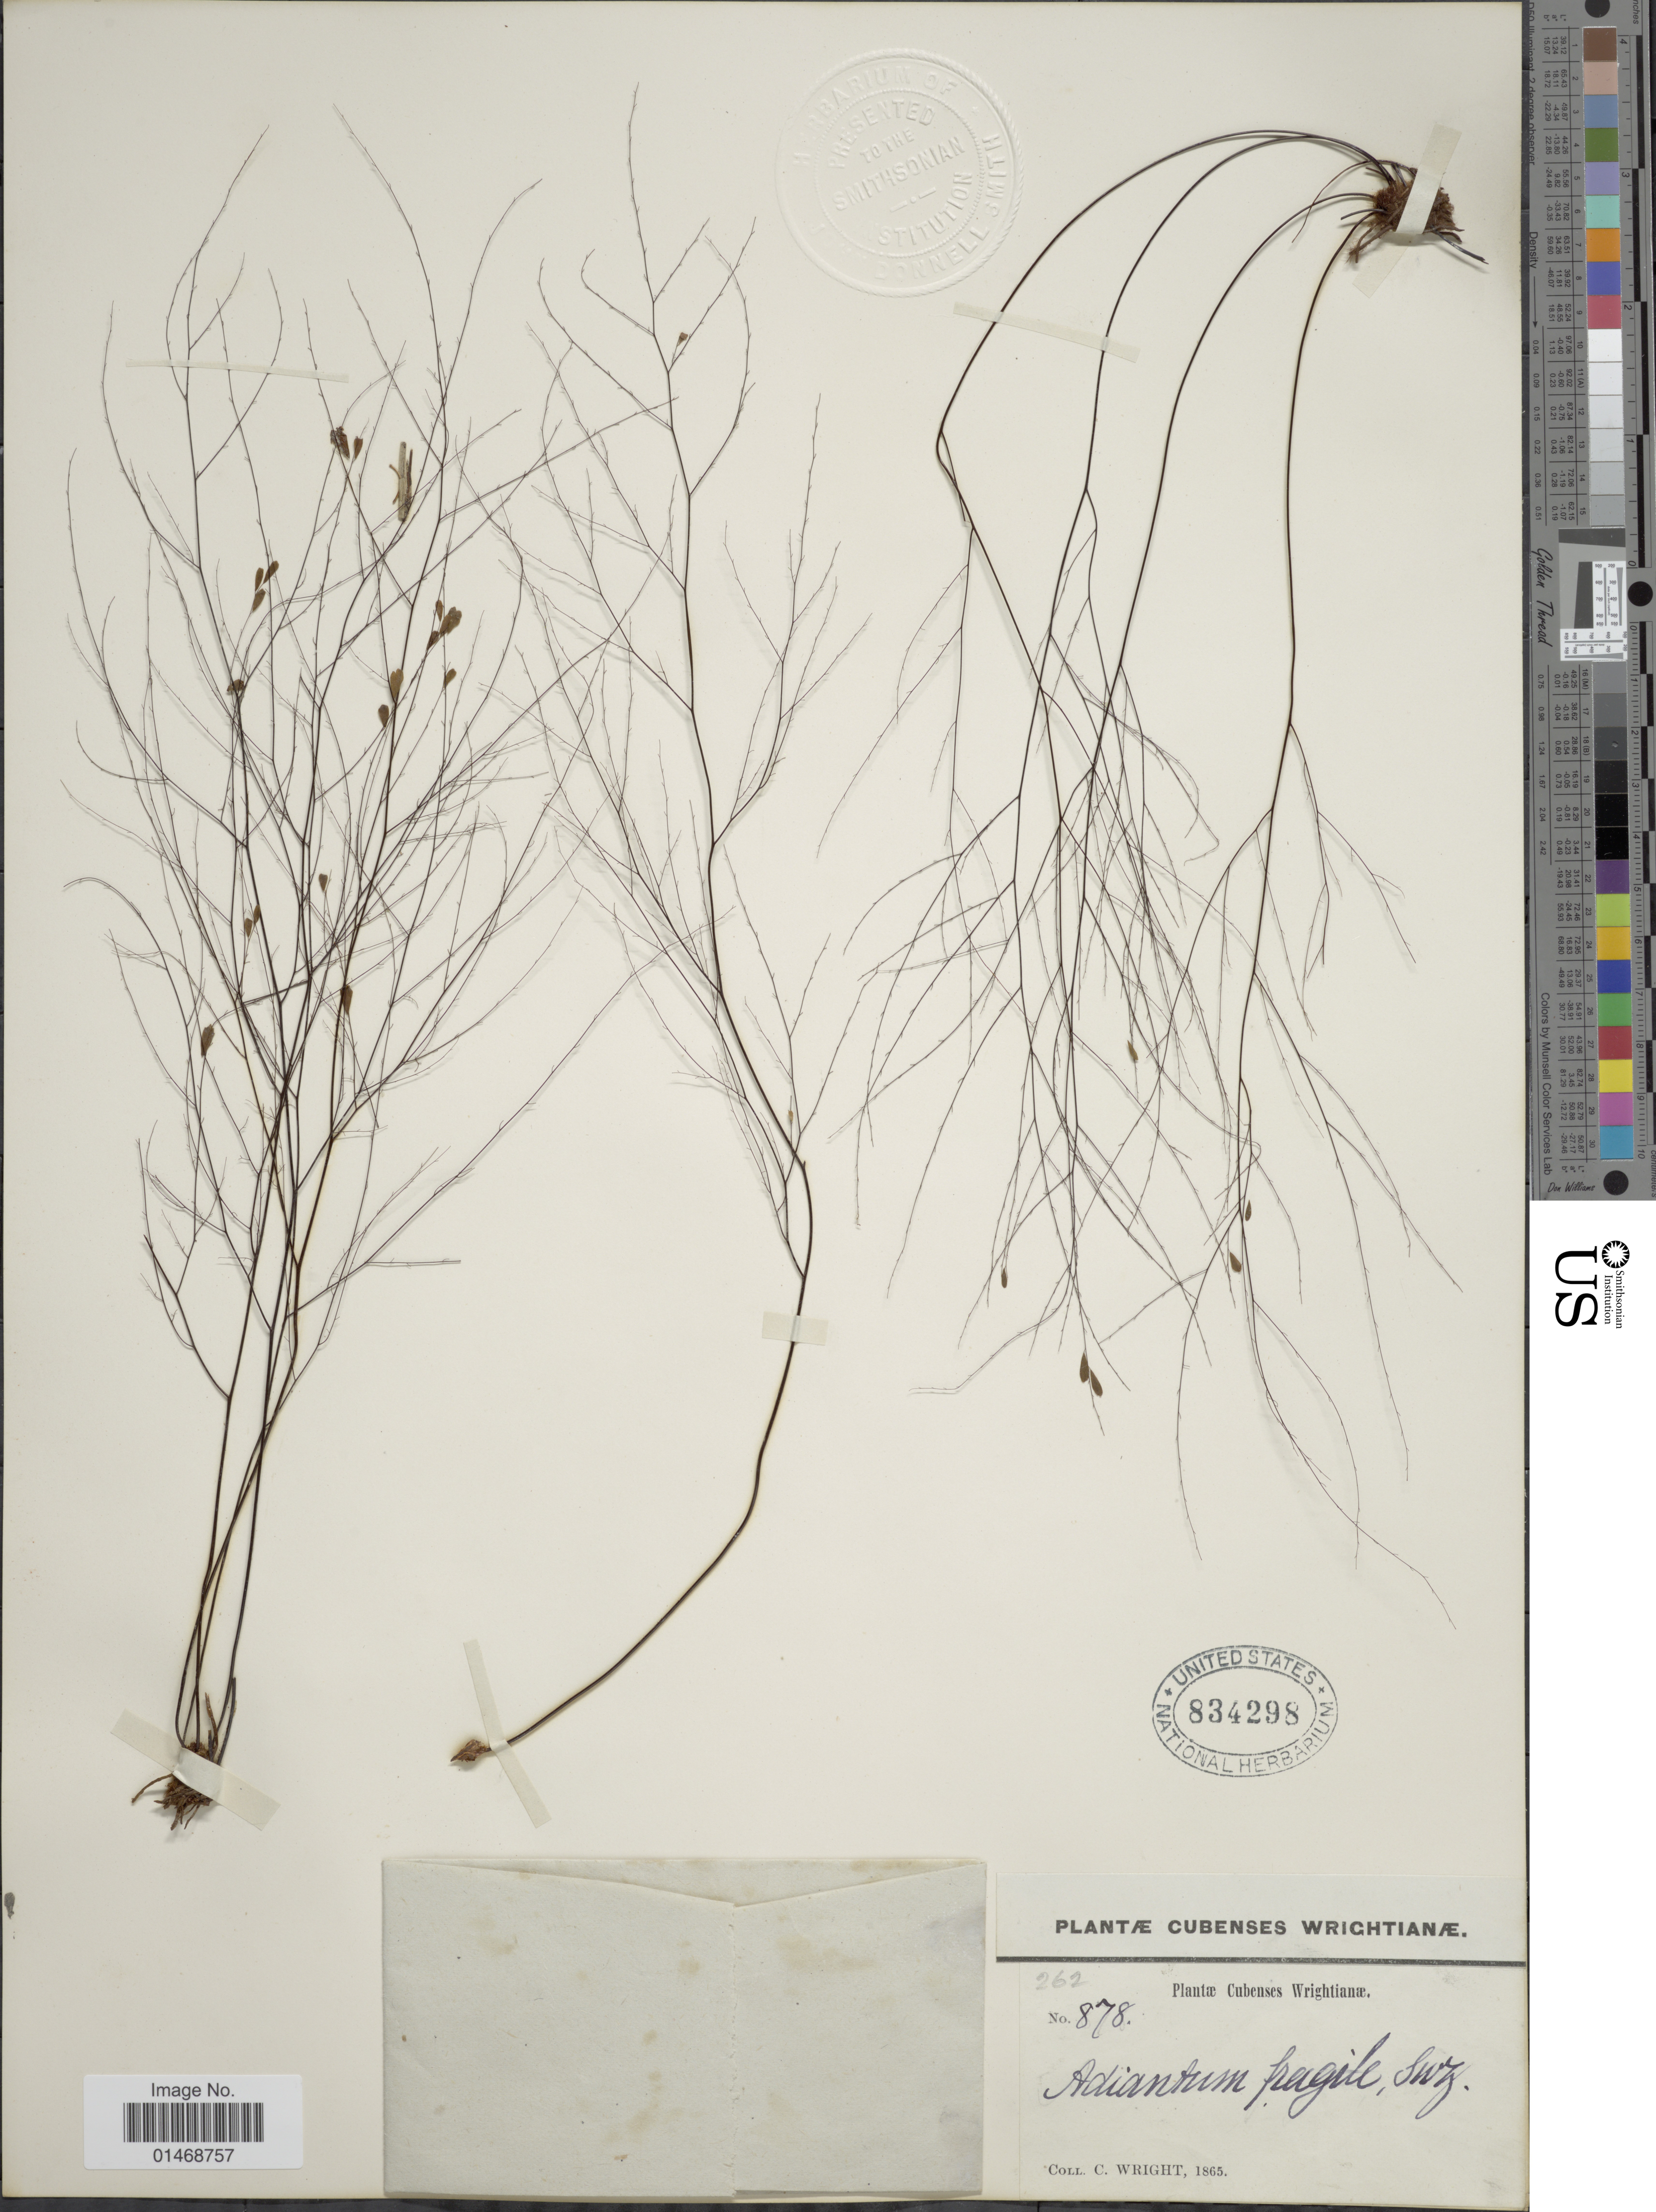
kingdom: Plantae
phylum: Tracheophyta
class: Polypodiopsida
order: Polypodiales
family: Pteridaceae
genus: Adiantum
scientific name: Adiantum fragile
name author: Sw.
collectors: C. Wright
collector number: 878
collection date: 1865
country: Cuba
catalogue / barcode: US 834298